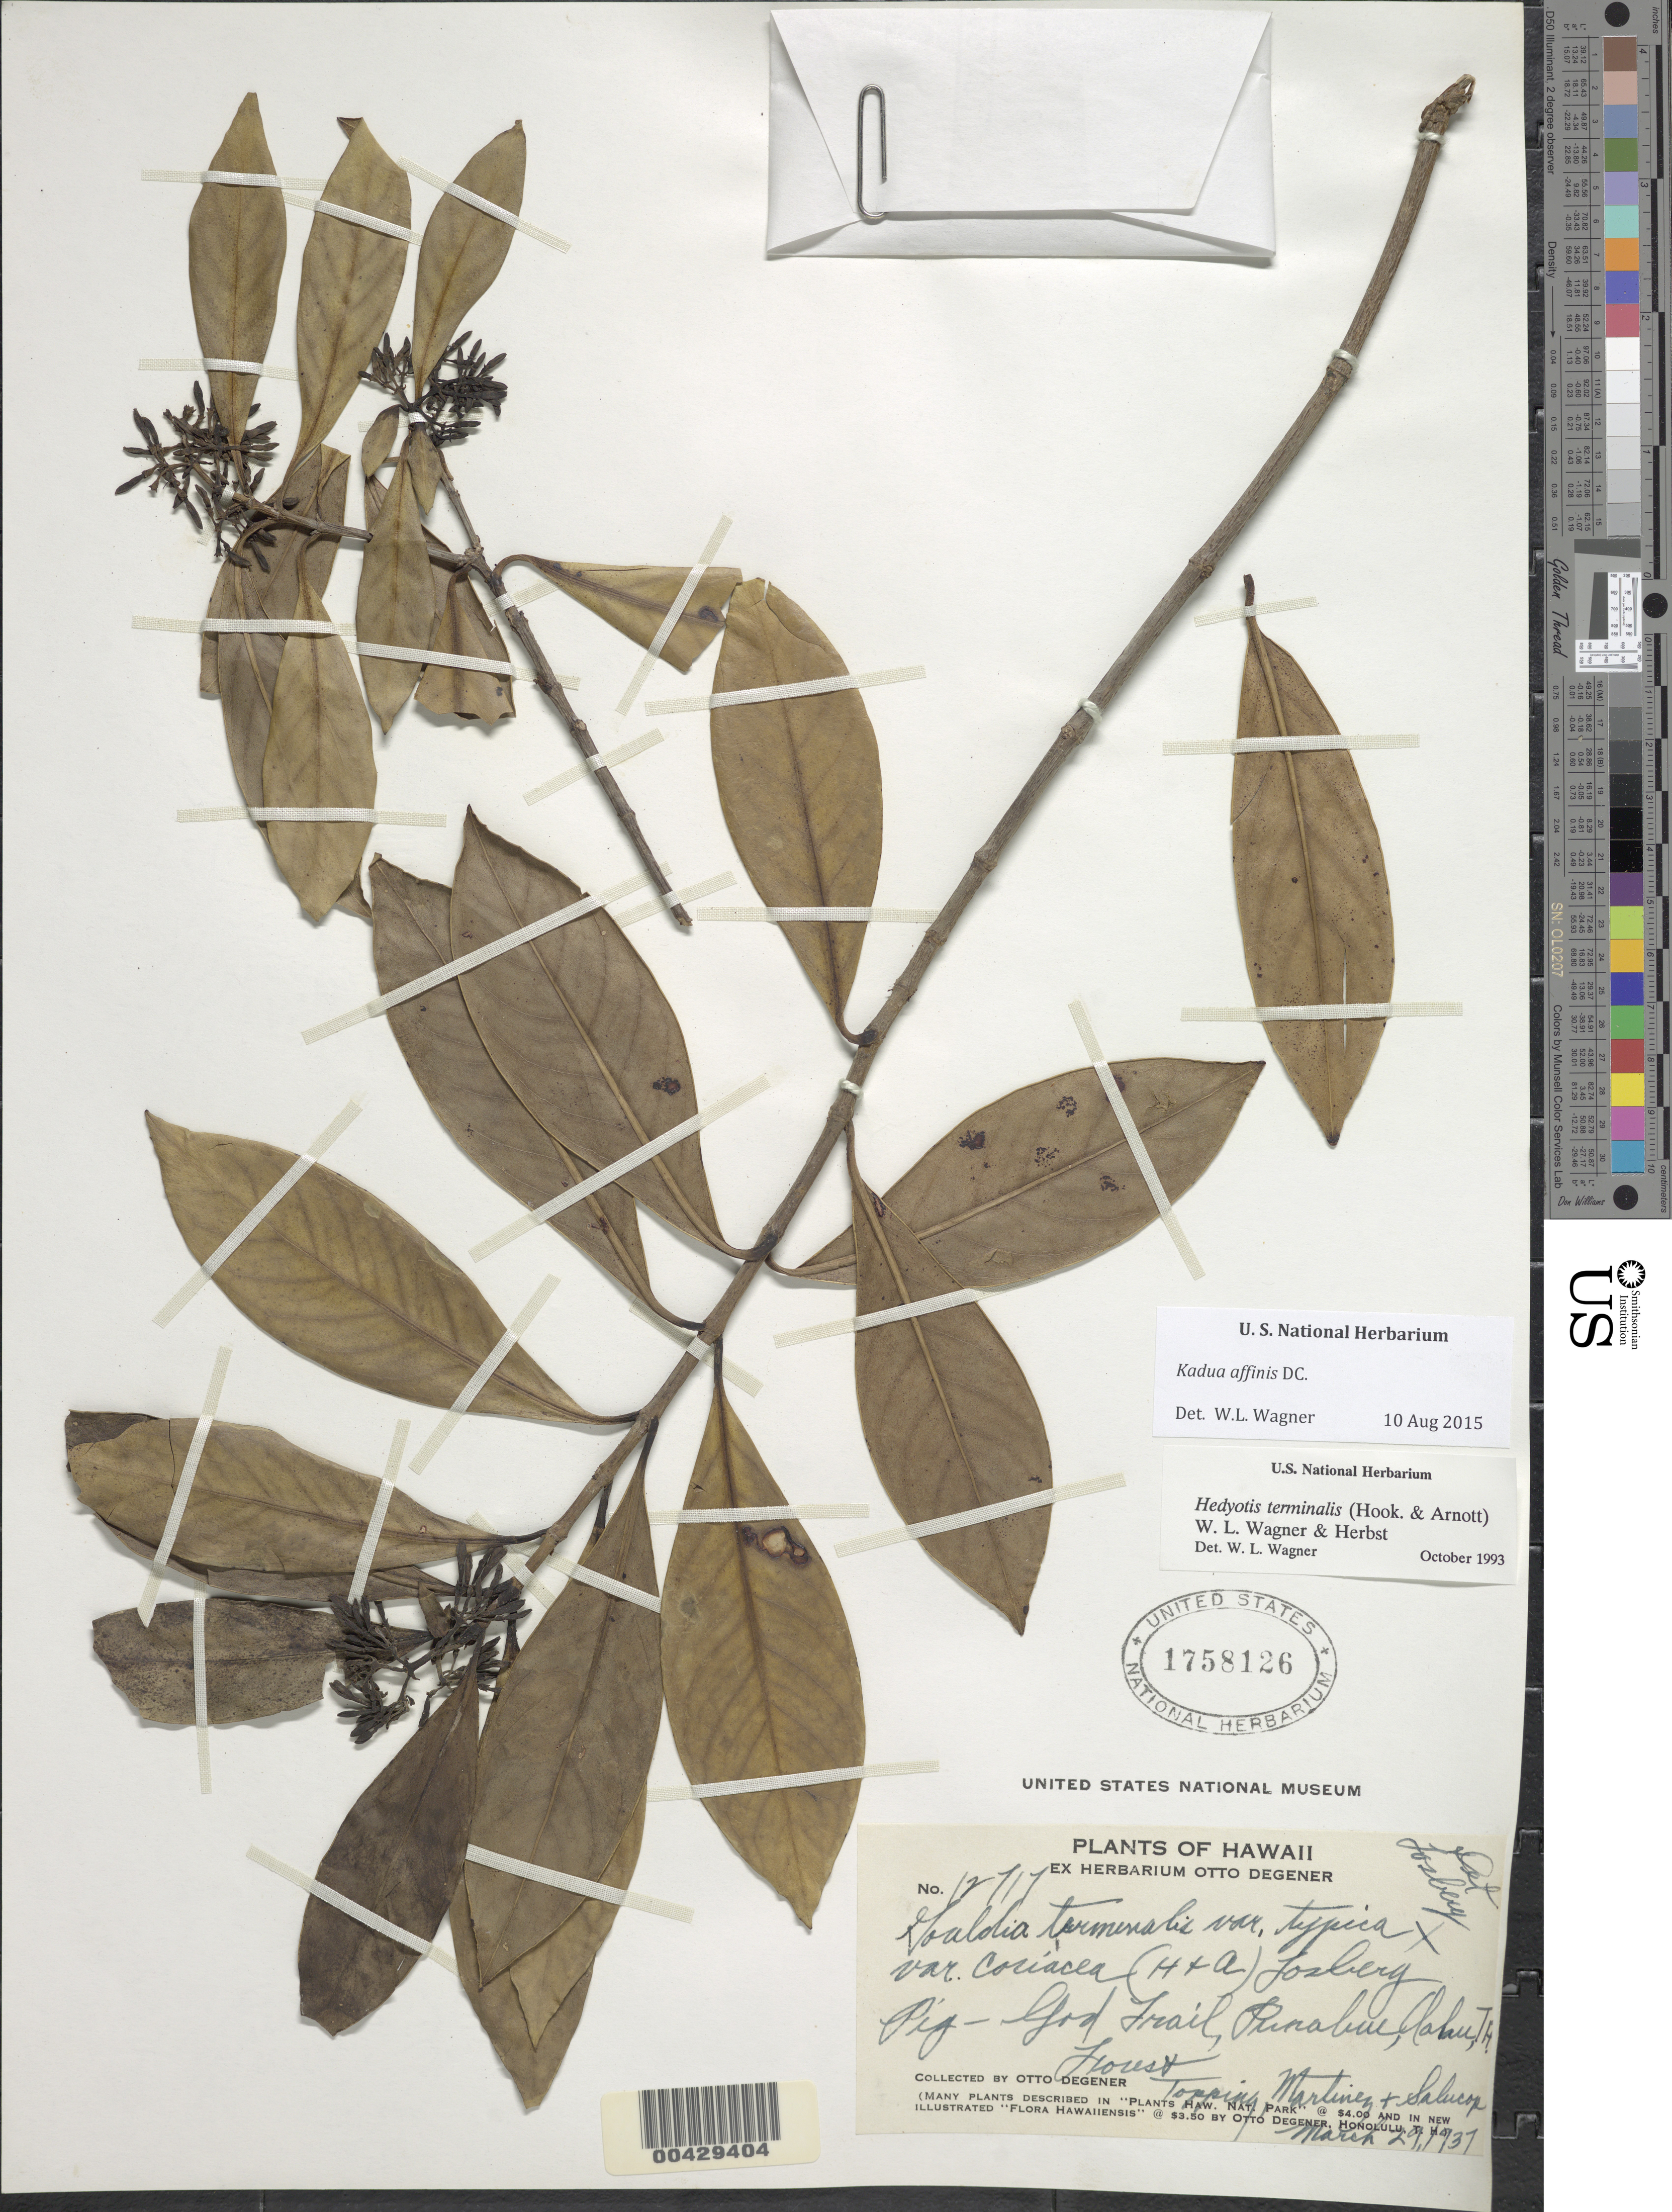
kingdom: Plantae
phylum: Tracheophyta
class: Magnoliopsida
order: Gentianales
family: Rubiaceae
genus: Kadua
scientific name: Kadua affinis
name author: DC.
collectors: O. Degener, D. L. Topping, -- Martinez & -- Salucop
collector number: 12717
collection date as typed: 29 Mar 1937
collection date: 1937-03-29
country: United States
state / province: Hawaii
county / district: Honolulu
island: Oahu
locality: Pig-God Trail, Punaluu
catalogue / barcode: US 1758126